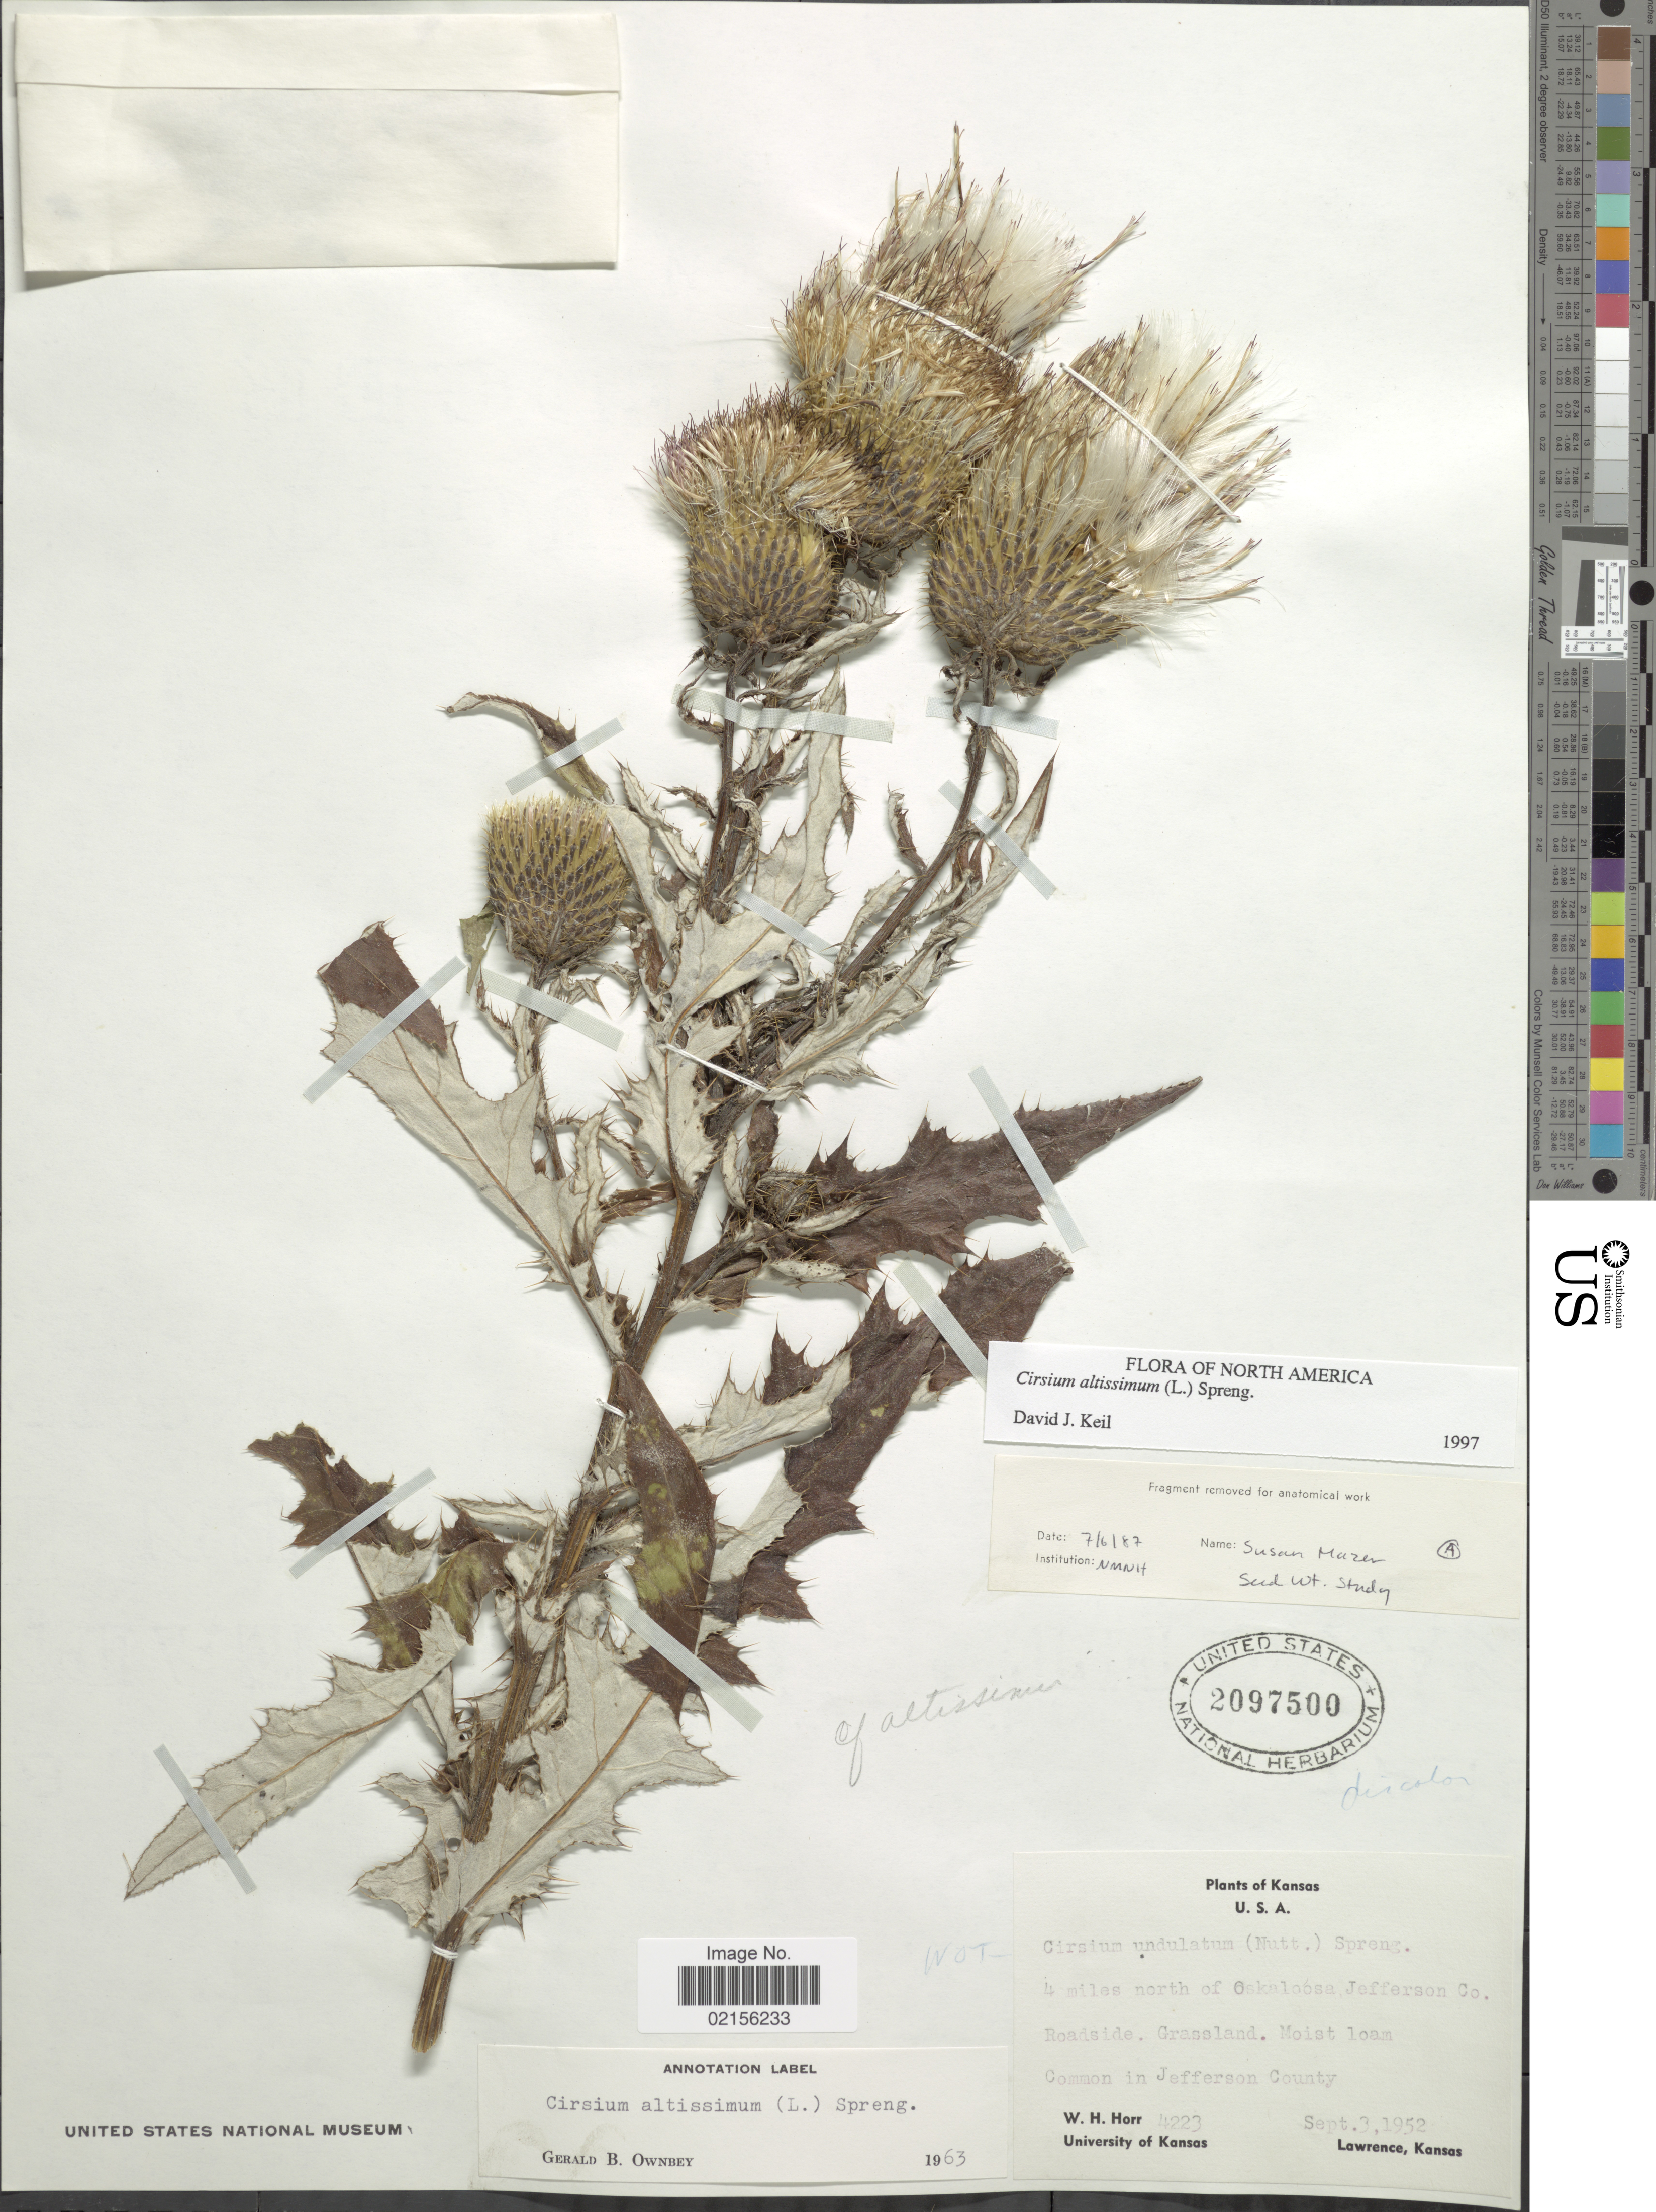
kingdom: Plantae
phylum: Tracheophyta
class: Magnoliopsida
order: Asterales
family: Asteraceae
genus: Cirsium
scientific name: Cirsium altissimum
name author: (L.) Spreng.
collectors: W. H. Horr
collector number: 4223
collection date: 1952-09-03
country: United States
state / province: Kansas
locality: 4 miles north of Oskaloosa, Jefferson Co, Roadside. Grassland. Moist loam Common in Jefferson County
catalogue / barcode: US 2097500